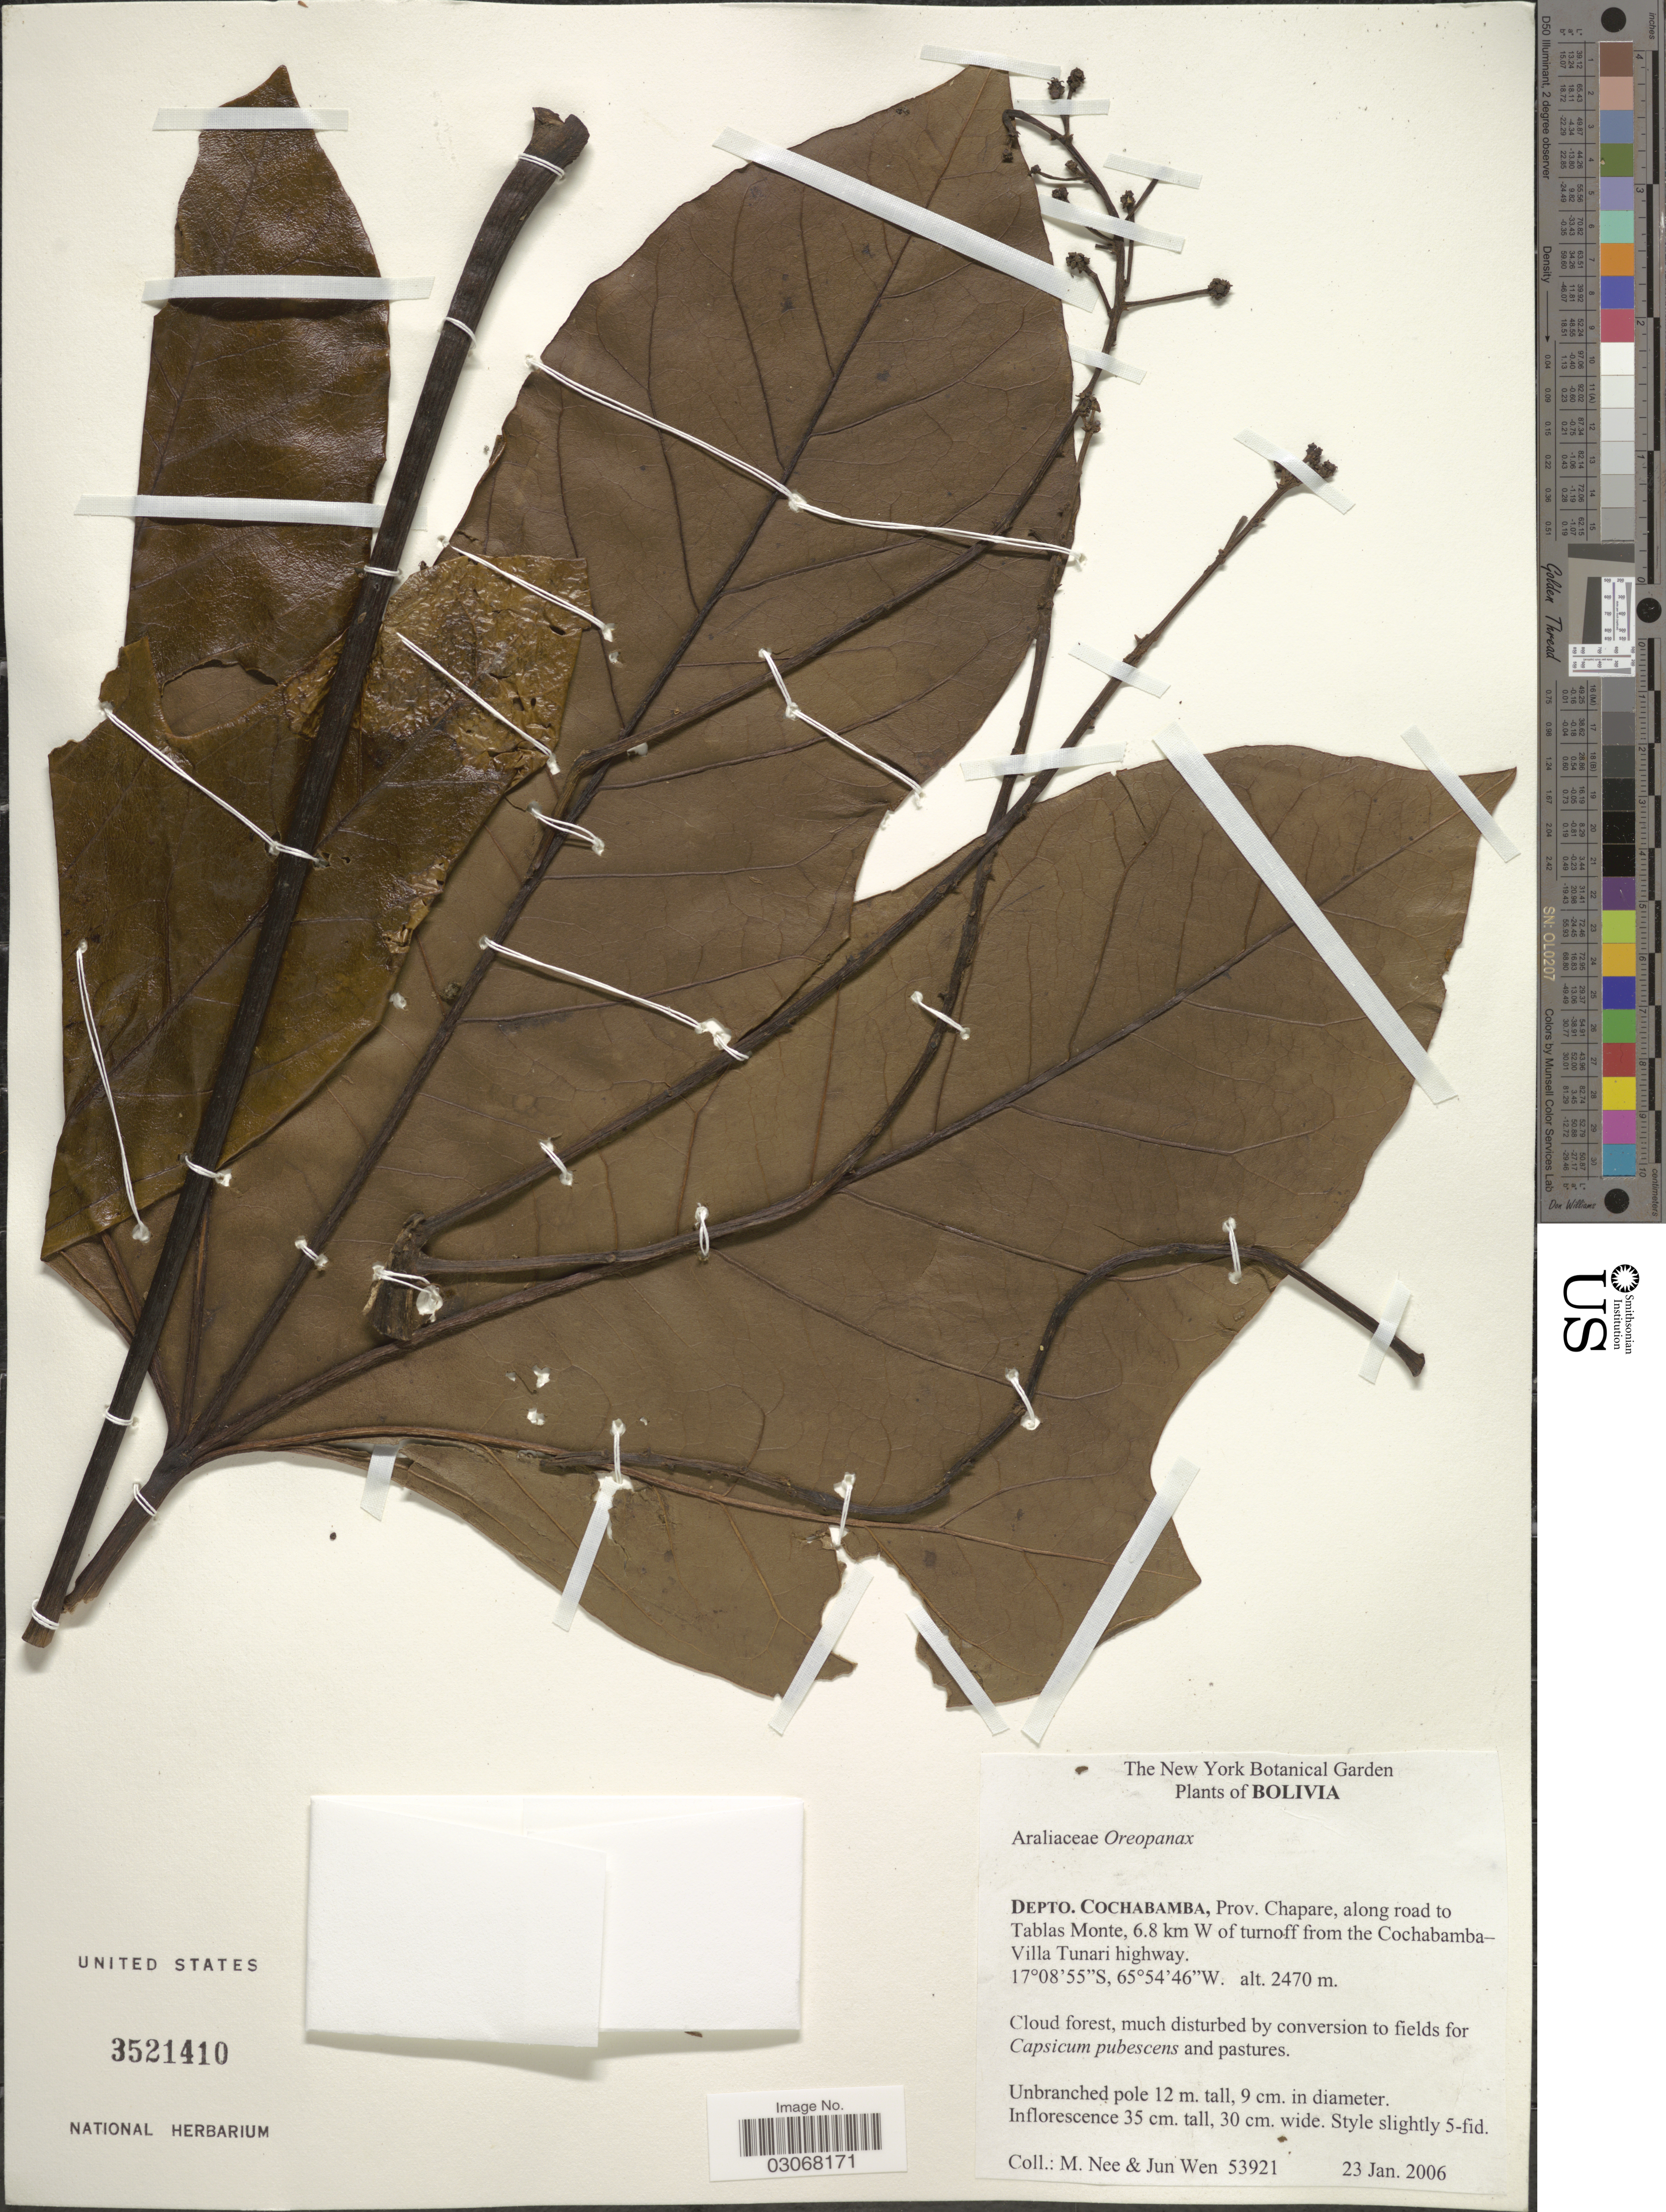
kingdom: Plantae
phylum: Tracheophyta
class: Magnoliopsida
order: Apiales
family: Araliaceae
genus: Oreopanax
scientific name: Oreopanax sp.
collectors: M. Nee & J. Wen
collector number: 53921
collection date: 2006-01-23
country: Bolivia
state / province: Cochabamba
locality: Depto. Cochabamba, Prov. Chapare, along road to Tablas Monte, 6.8 km W of turnoff from the Cochabamba-Villa Tunari highway.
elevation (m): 2470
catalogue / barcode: US 3521410